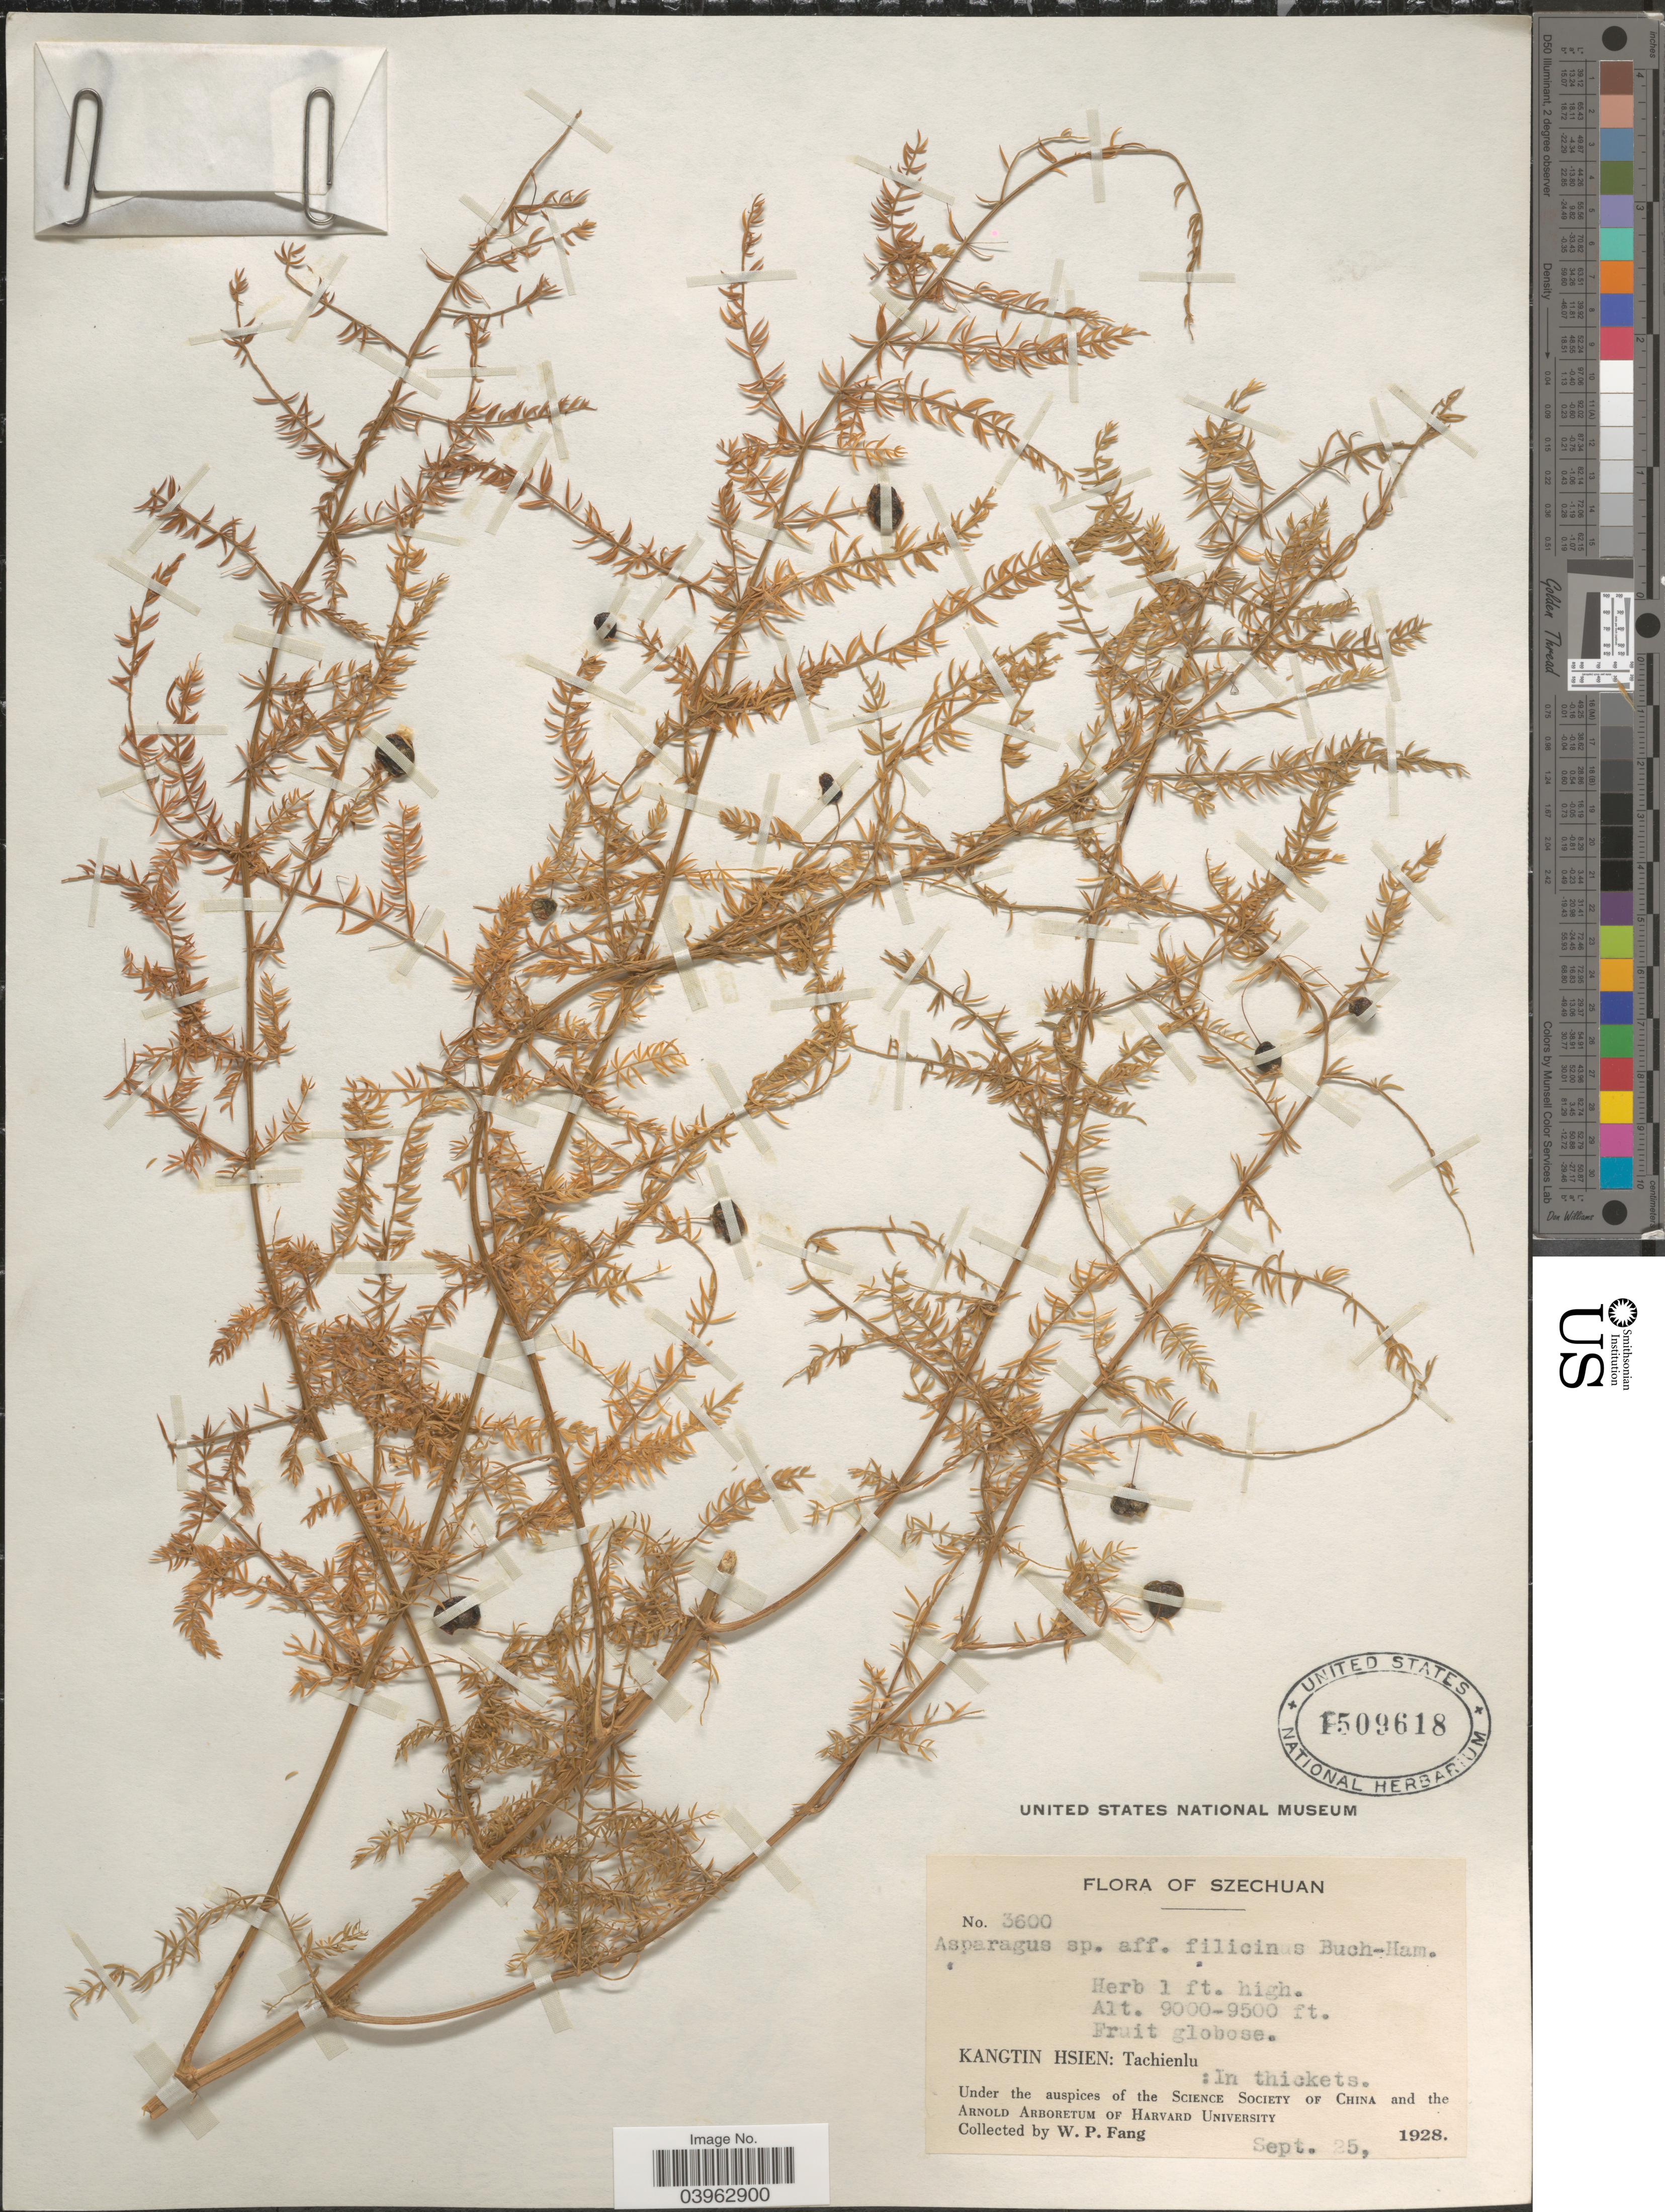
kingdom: Plantae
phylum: Tracheophyta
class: Liliopsida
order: Asparagales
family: Asparagaceae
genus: Asparagus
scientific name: Asparagus filicinus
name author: Buch.-Ham. ex D. Don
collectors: W. P. Fang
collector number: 3600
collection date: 1928-09-25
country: China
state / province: Sichuan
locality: Szechuan. Kangtin Hsien: Tachienlu: In thickets.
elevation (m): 2743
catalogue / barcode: US 1509618